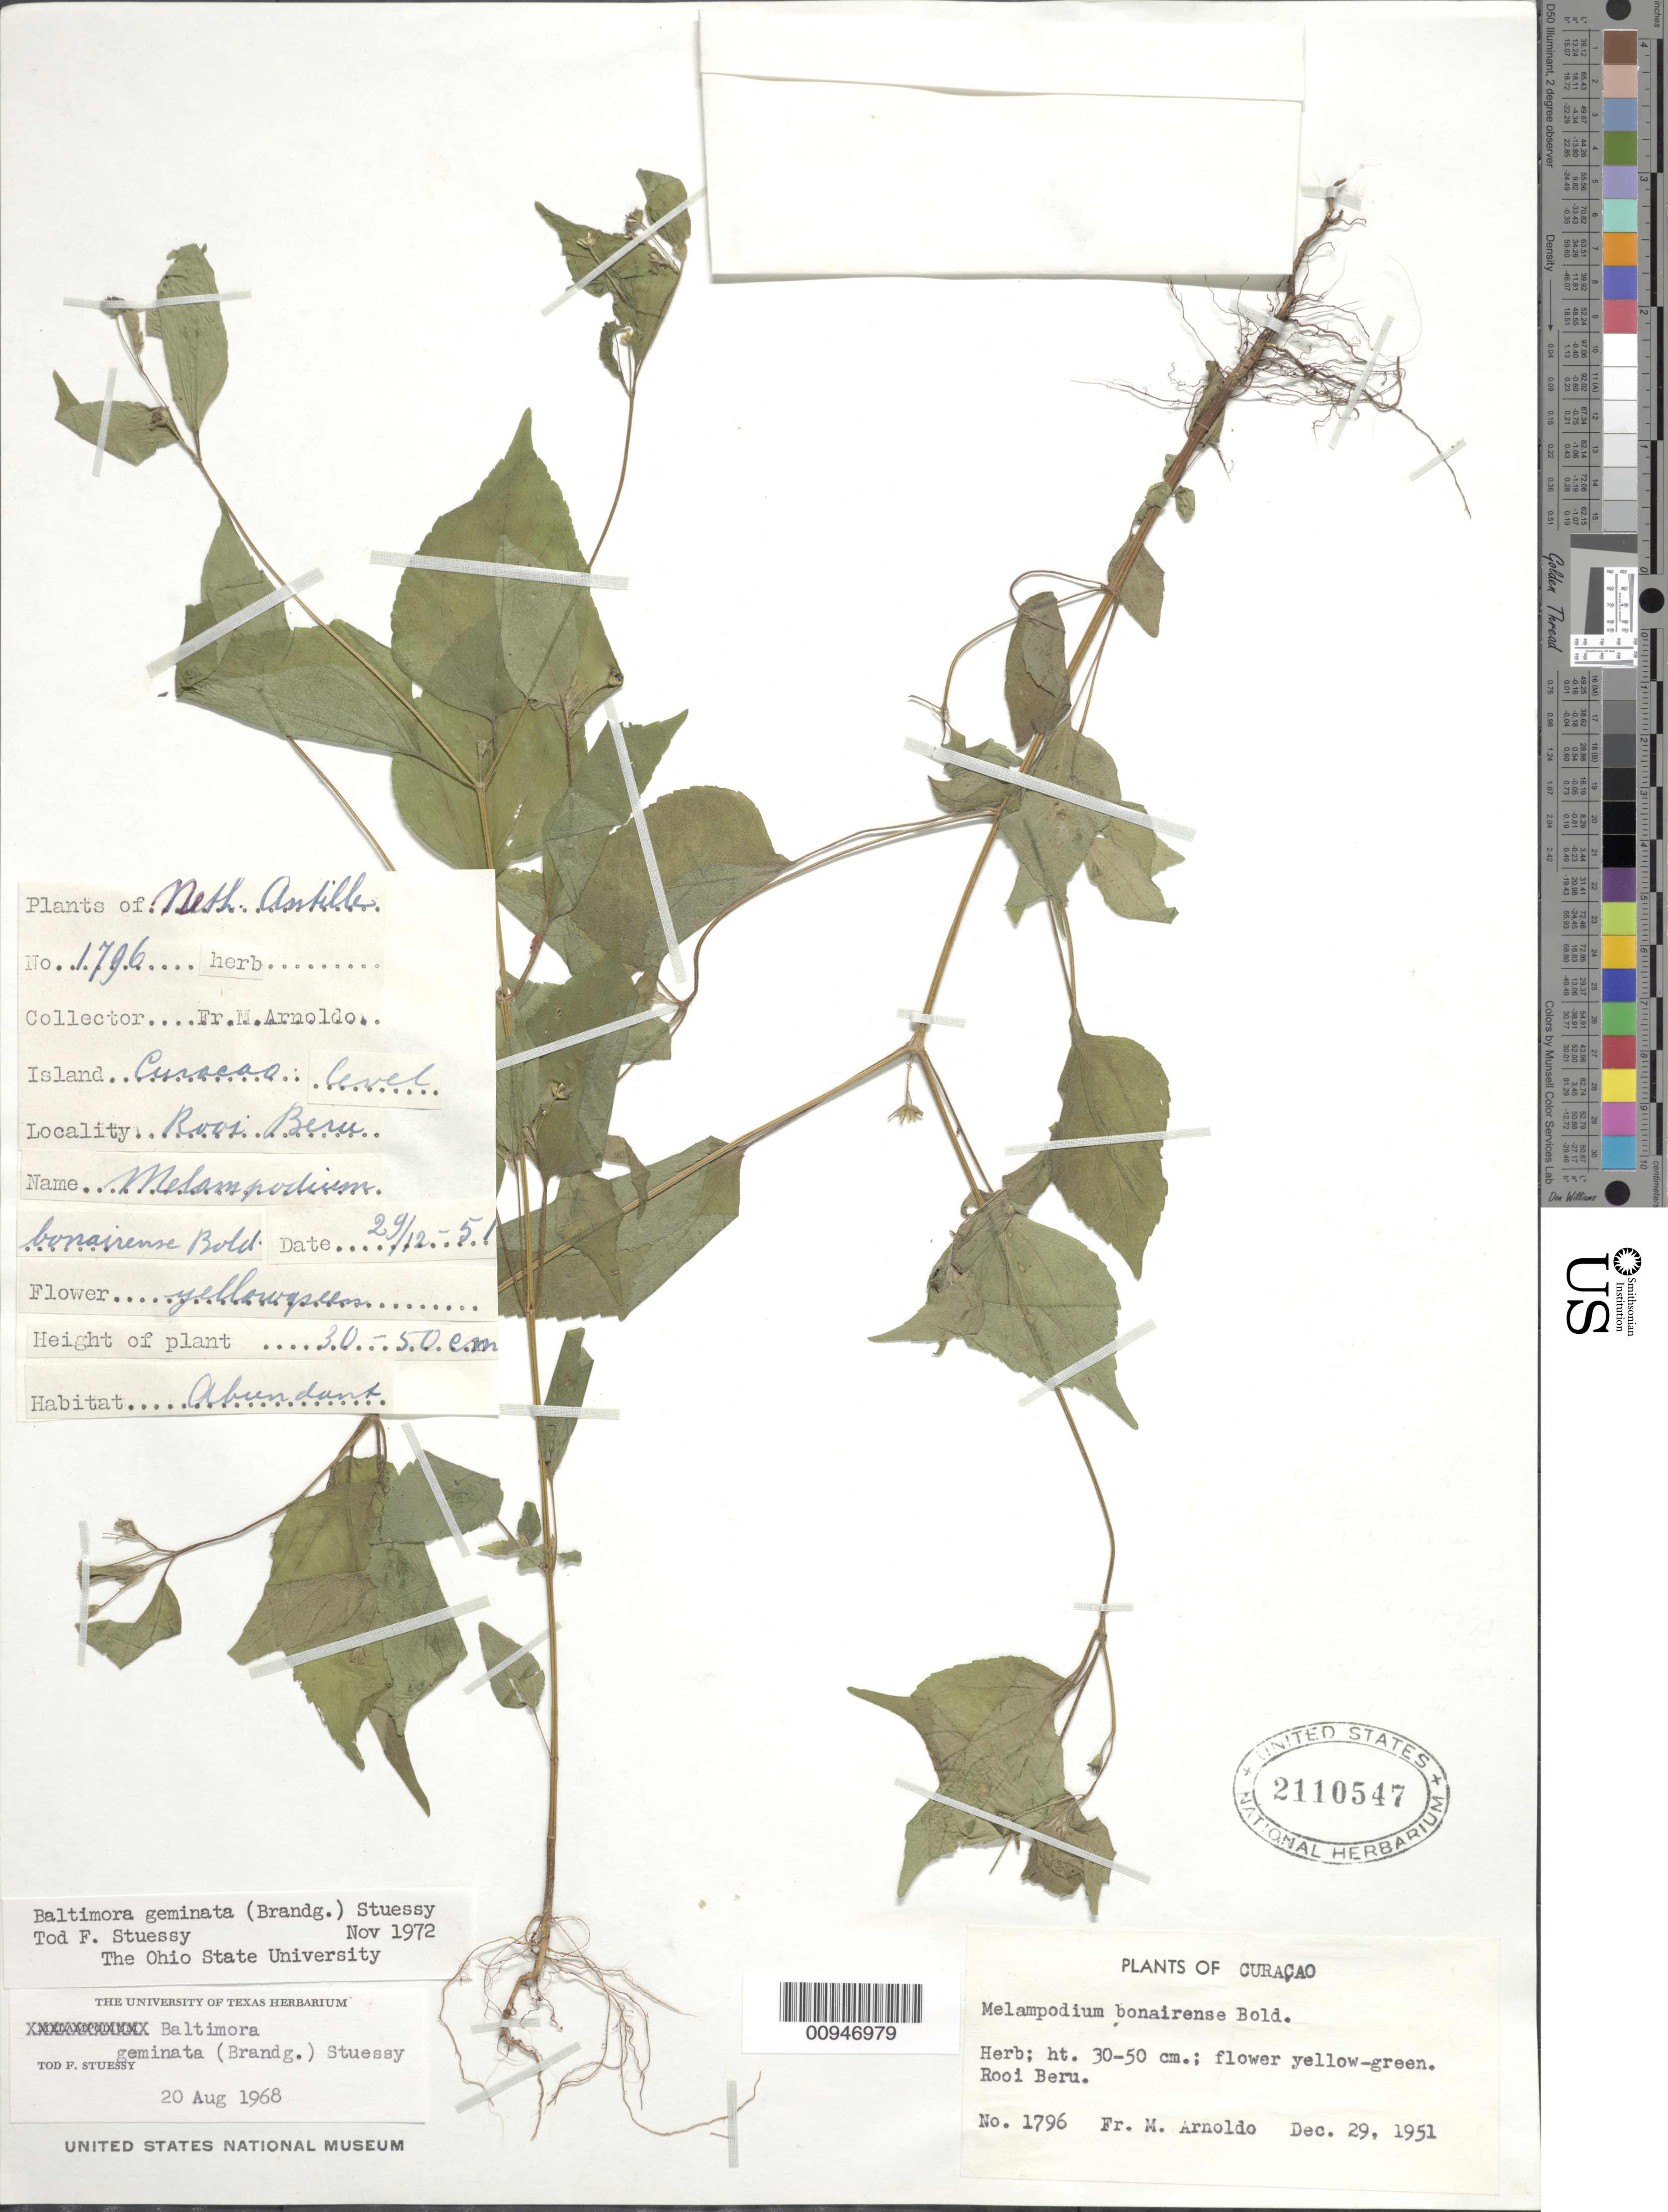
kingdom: Plantae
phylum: Tracheophyta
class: Magnoliopsida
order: Asterales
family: Asteraceae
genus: Baltimora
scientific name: Baltimora geminata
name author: (Brandegee) Stuessy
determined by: Stuessy, T. F.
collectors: N. Arnoldo-Broeders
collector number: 1796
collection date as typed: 29 Dec 1951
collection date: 1951-12-29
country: Curaçao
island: Curaçao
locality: Rooi Beru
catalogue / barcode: US 2110547